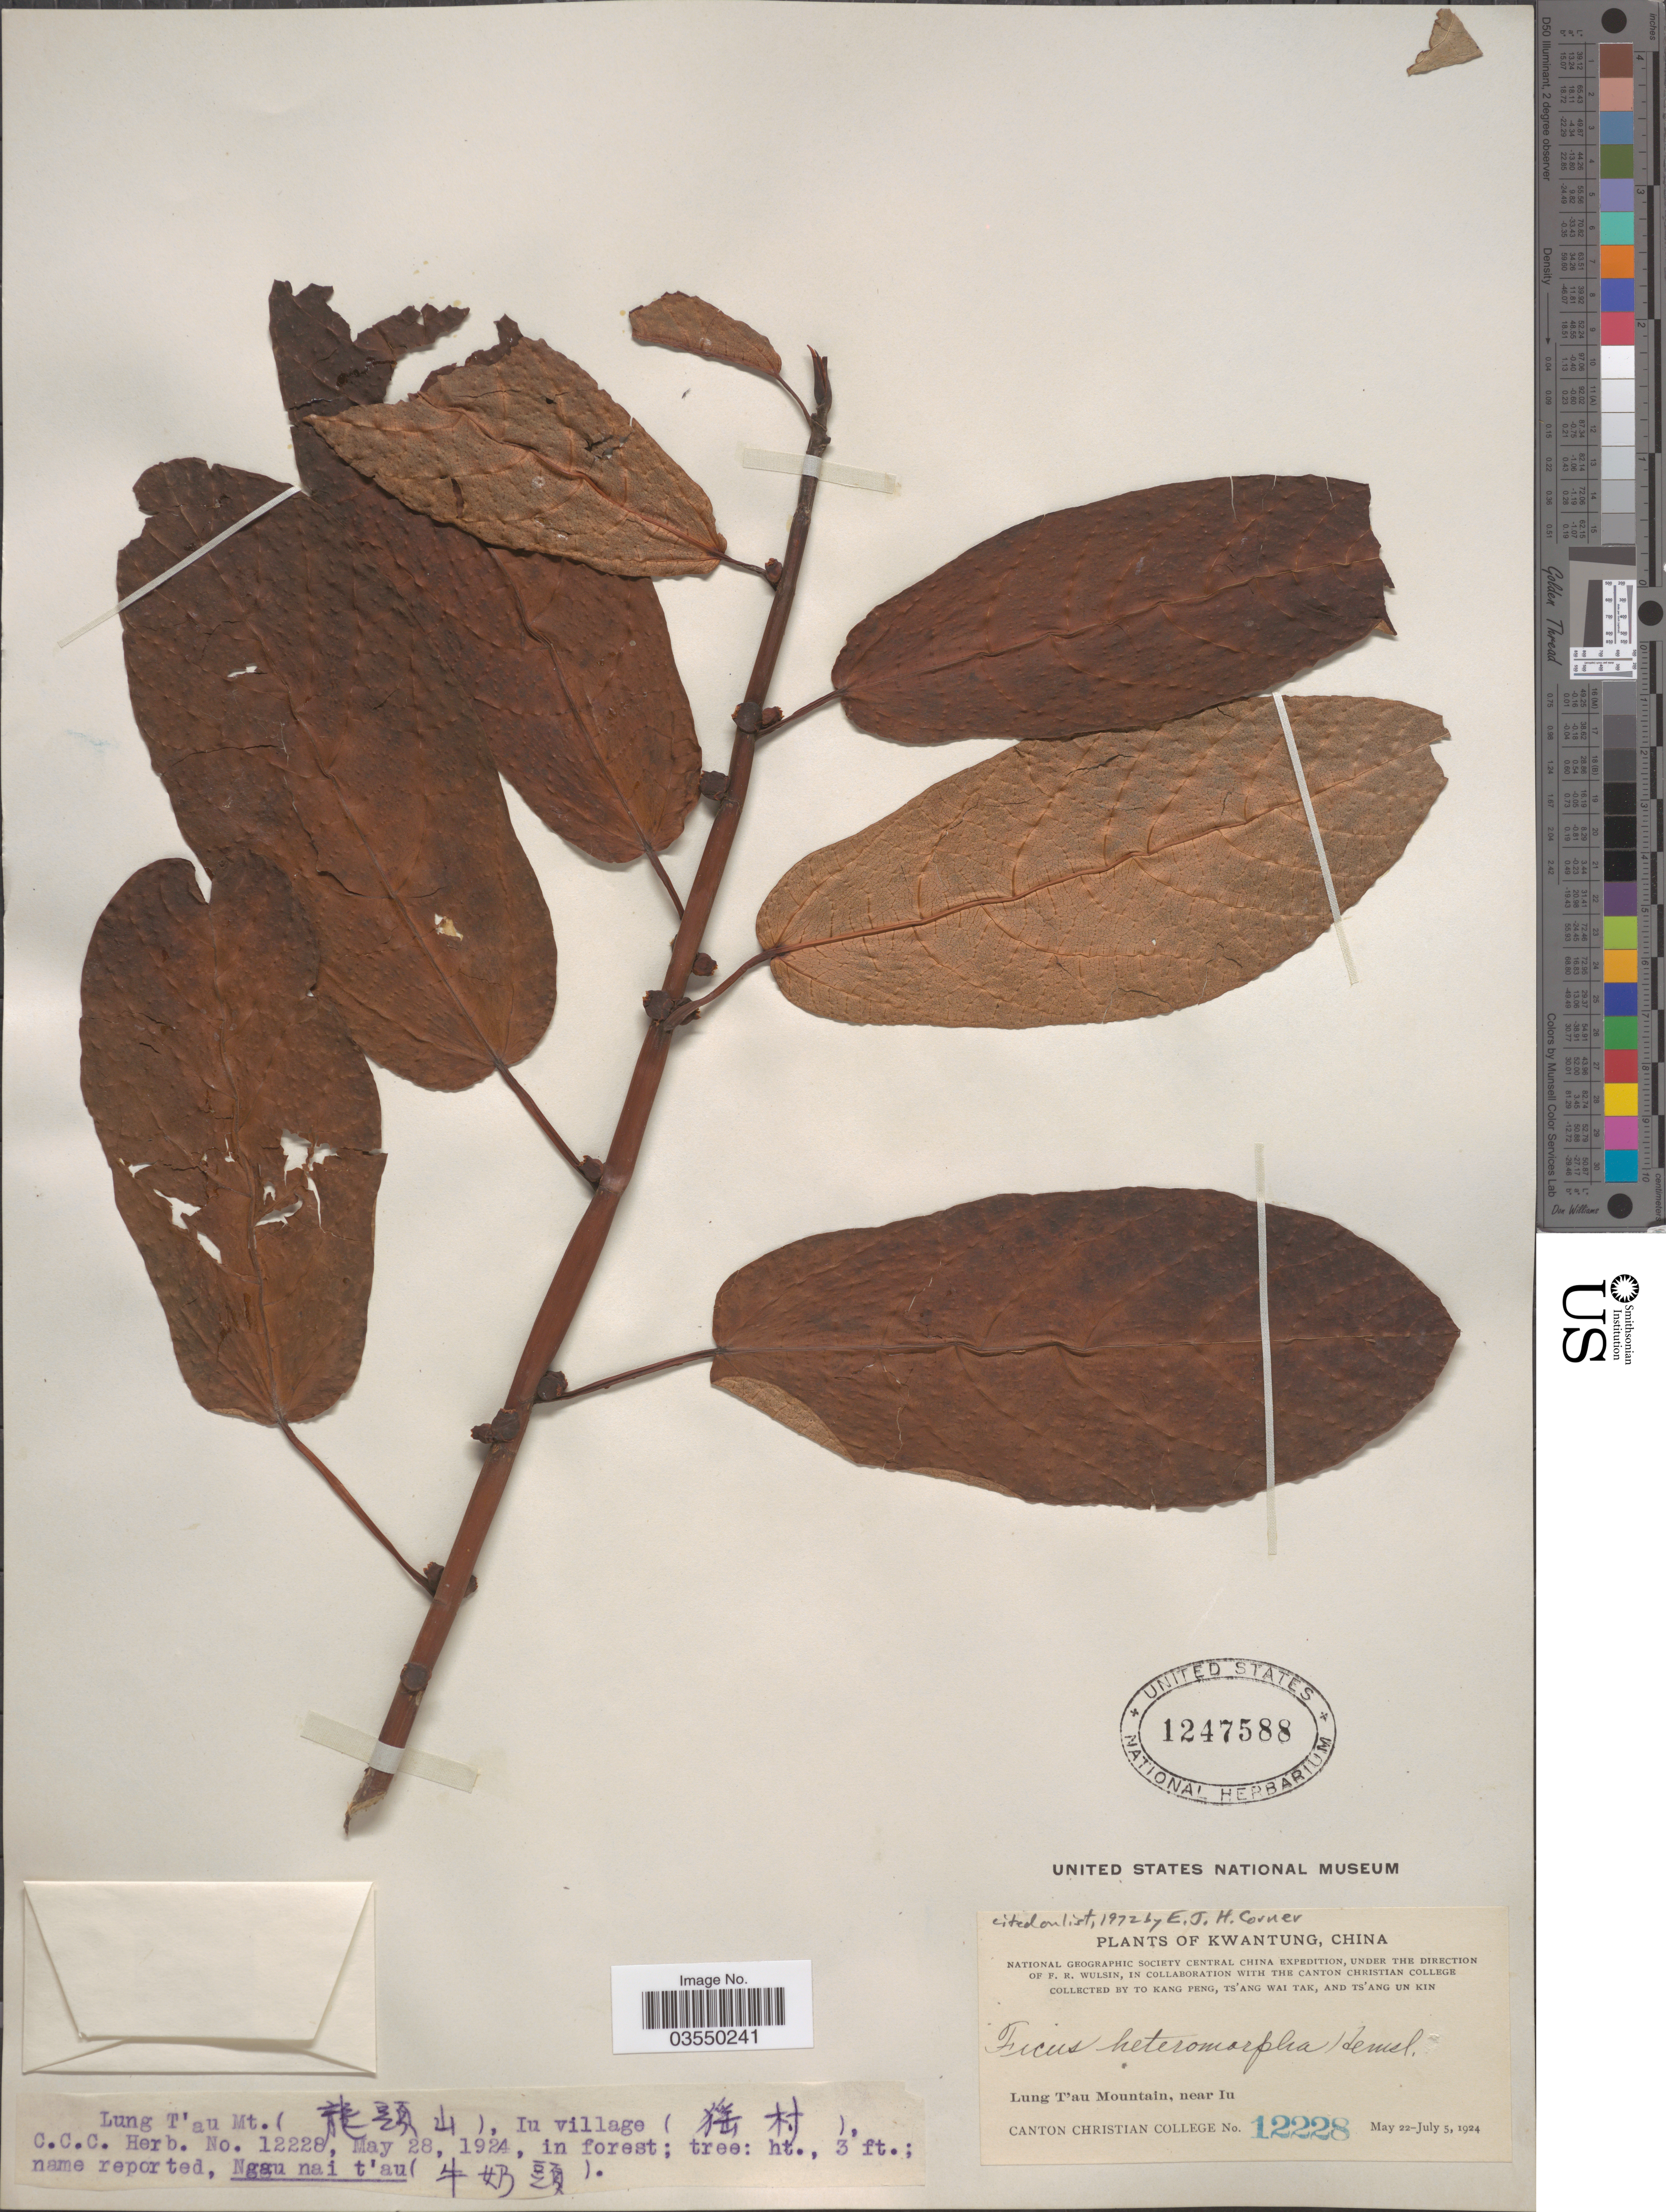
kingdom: Plantae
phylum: Tracheophyta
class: Magnoliopsida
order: Rosales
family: Moraceae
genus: Ficus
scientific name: Ficus heteromorpha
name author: Hemsl.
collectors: To Kang P'eng, W. T. Tsang & Ts' Ang Un Kin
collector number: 12228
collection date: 1924-05-28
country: China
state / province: Guangdong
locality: Kwantung. Lung T'au Mountain, near Iu. (X), Iu village (X).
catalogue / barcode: US 1247588